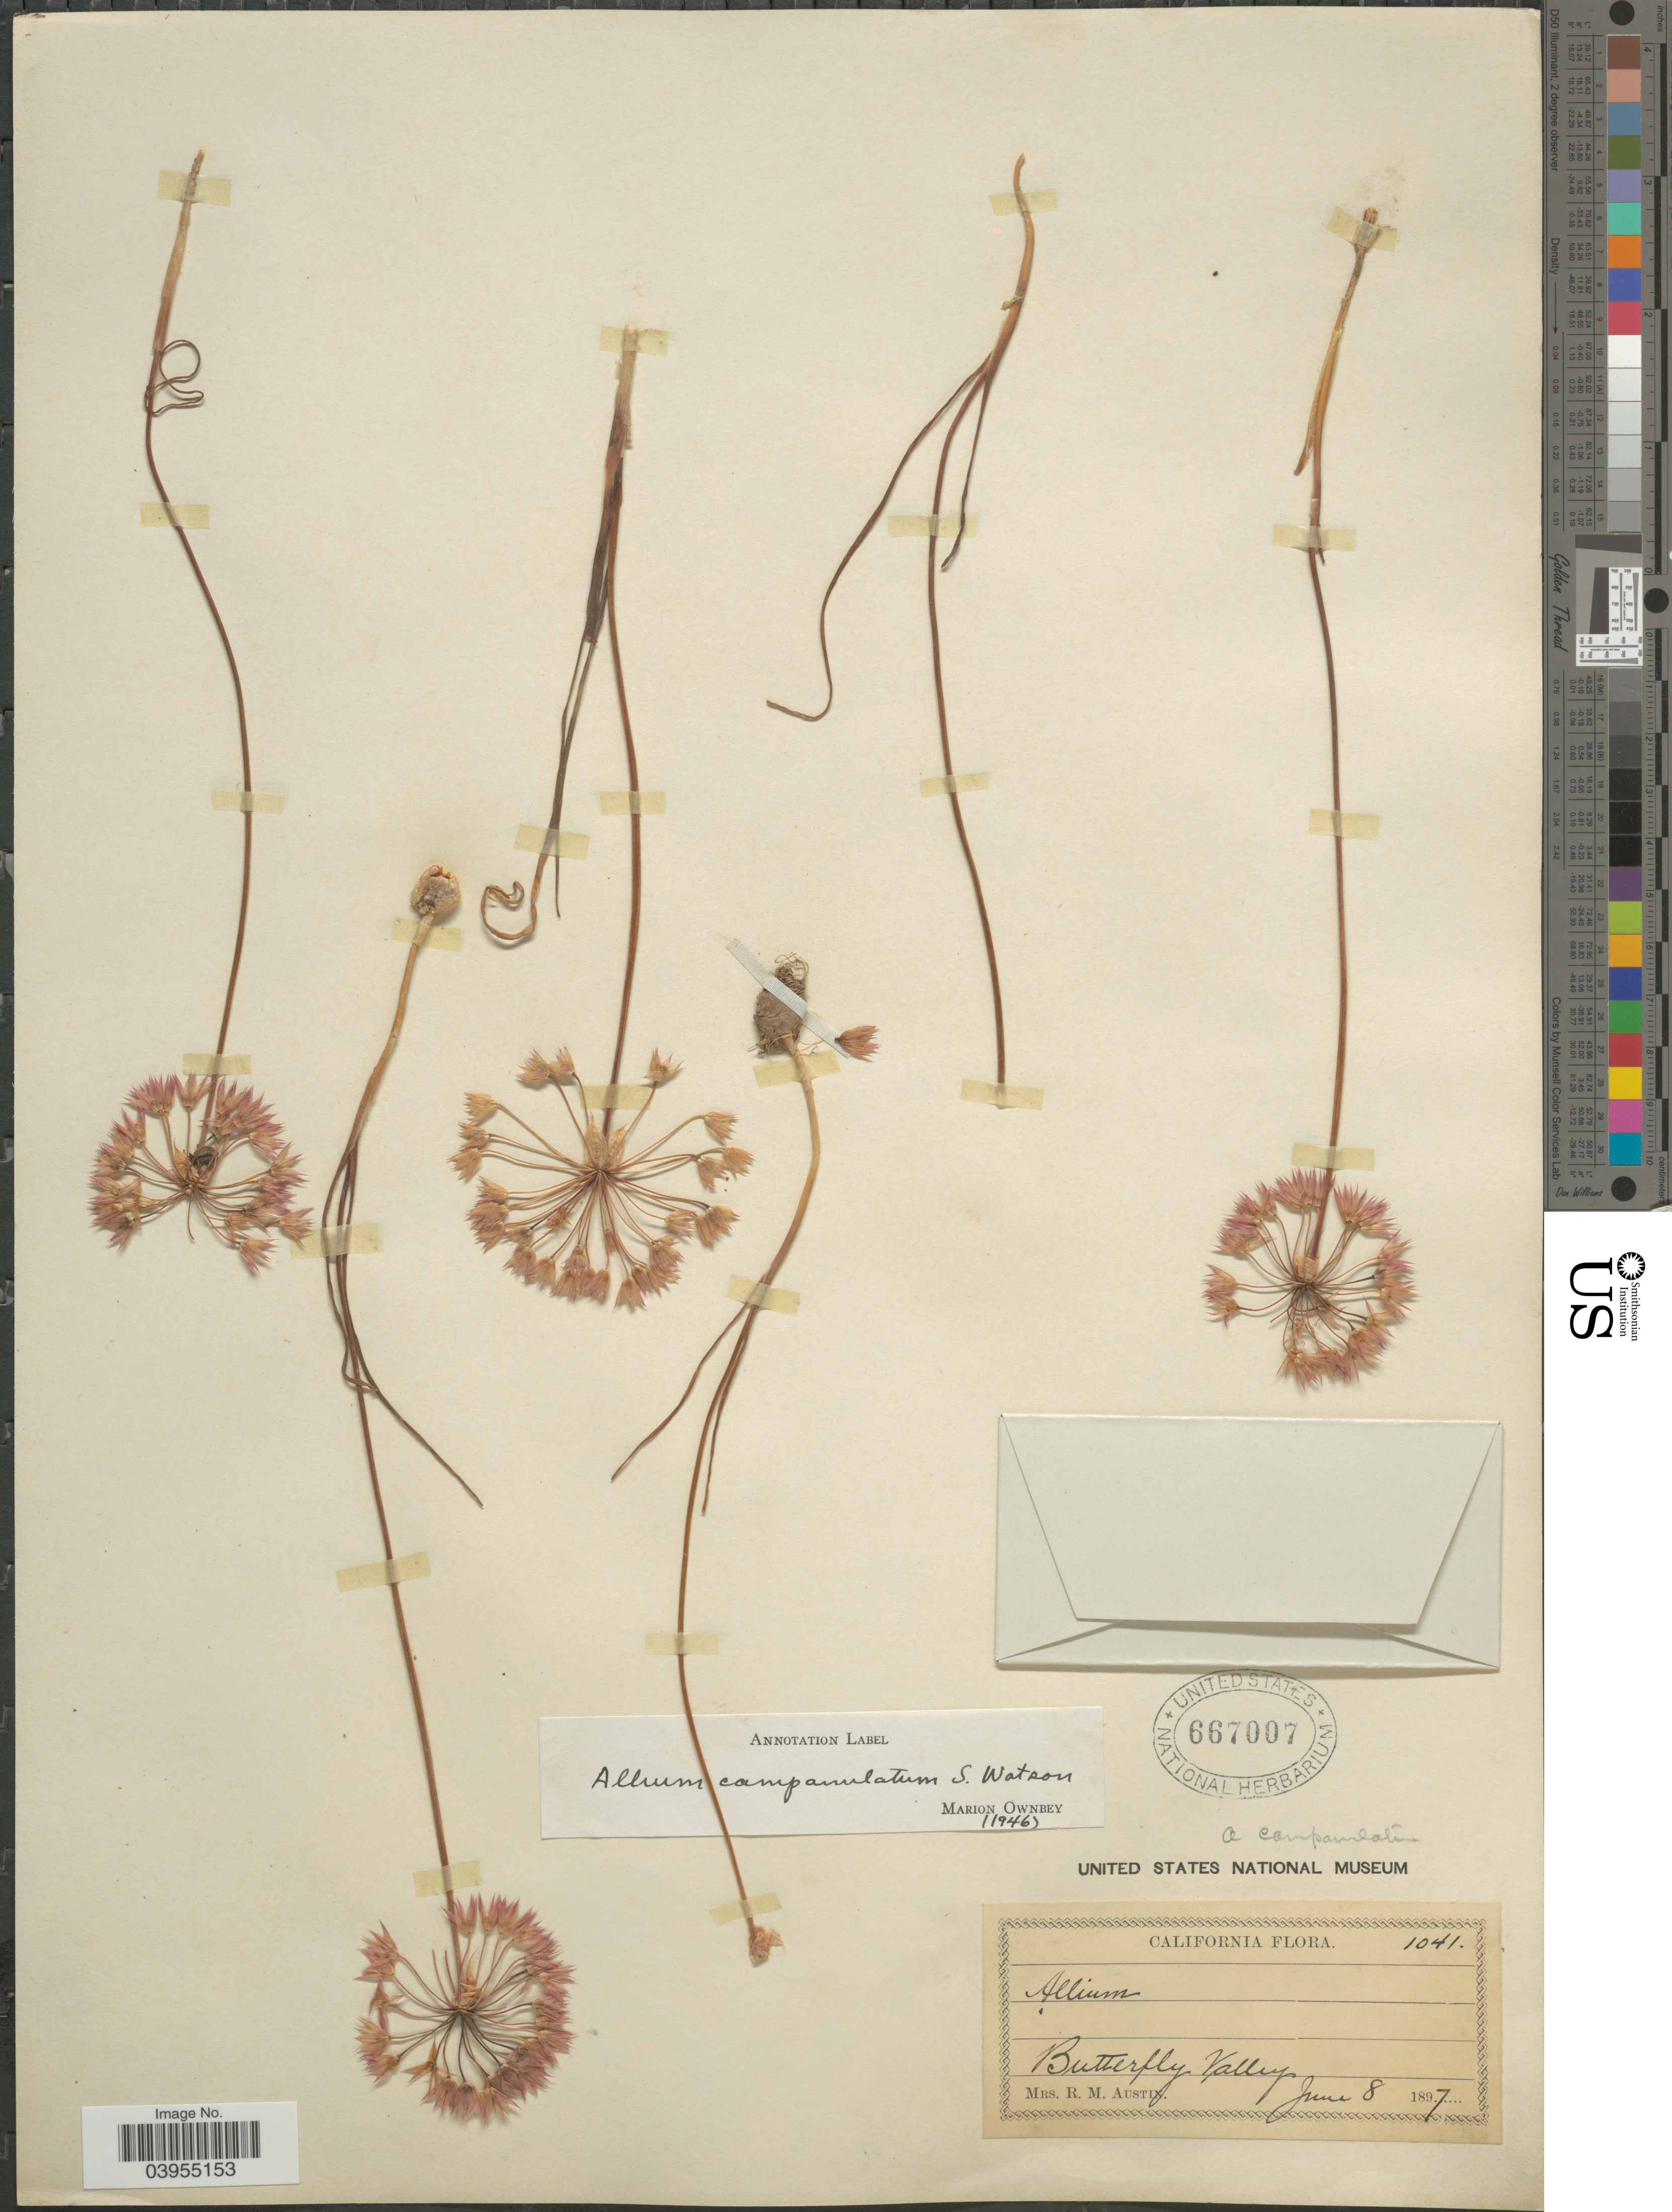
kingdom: Plantae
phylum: Tracheophyta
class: Liliopsida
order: Asparagales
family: Amaryllidaceae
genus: Allium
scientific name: Allium campanulatum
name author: S. Watson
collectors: R. Austin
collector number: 1041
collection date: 1897-06-08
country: United States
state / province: California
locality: Butterfly Valley.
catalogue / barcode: US 667007